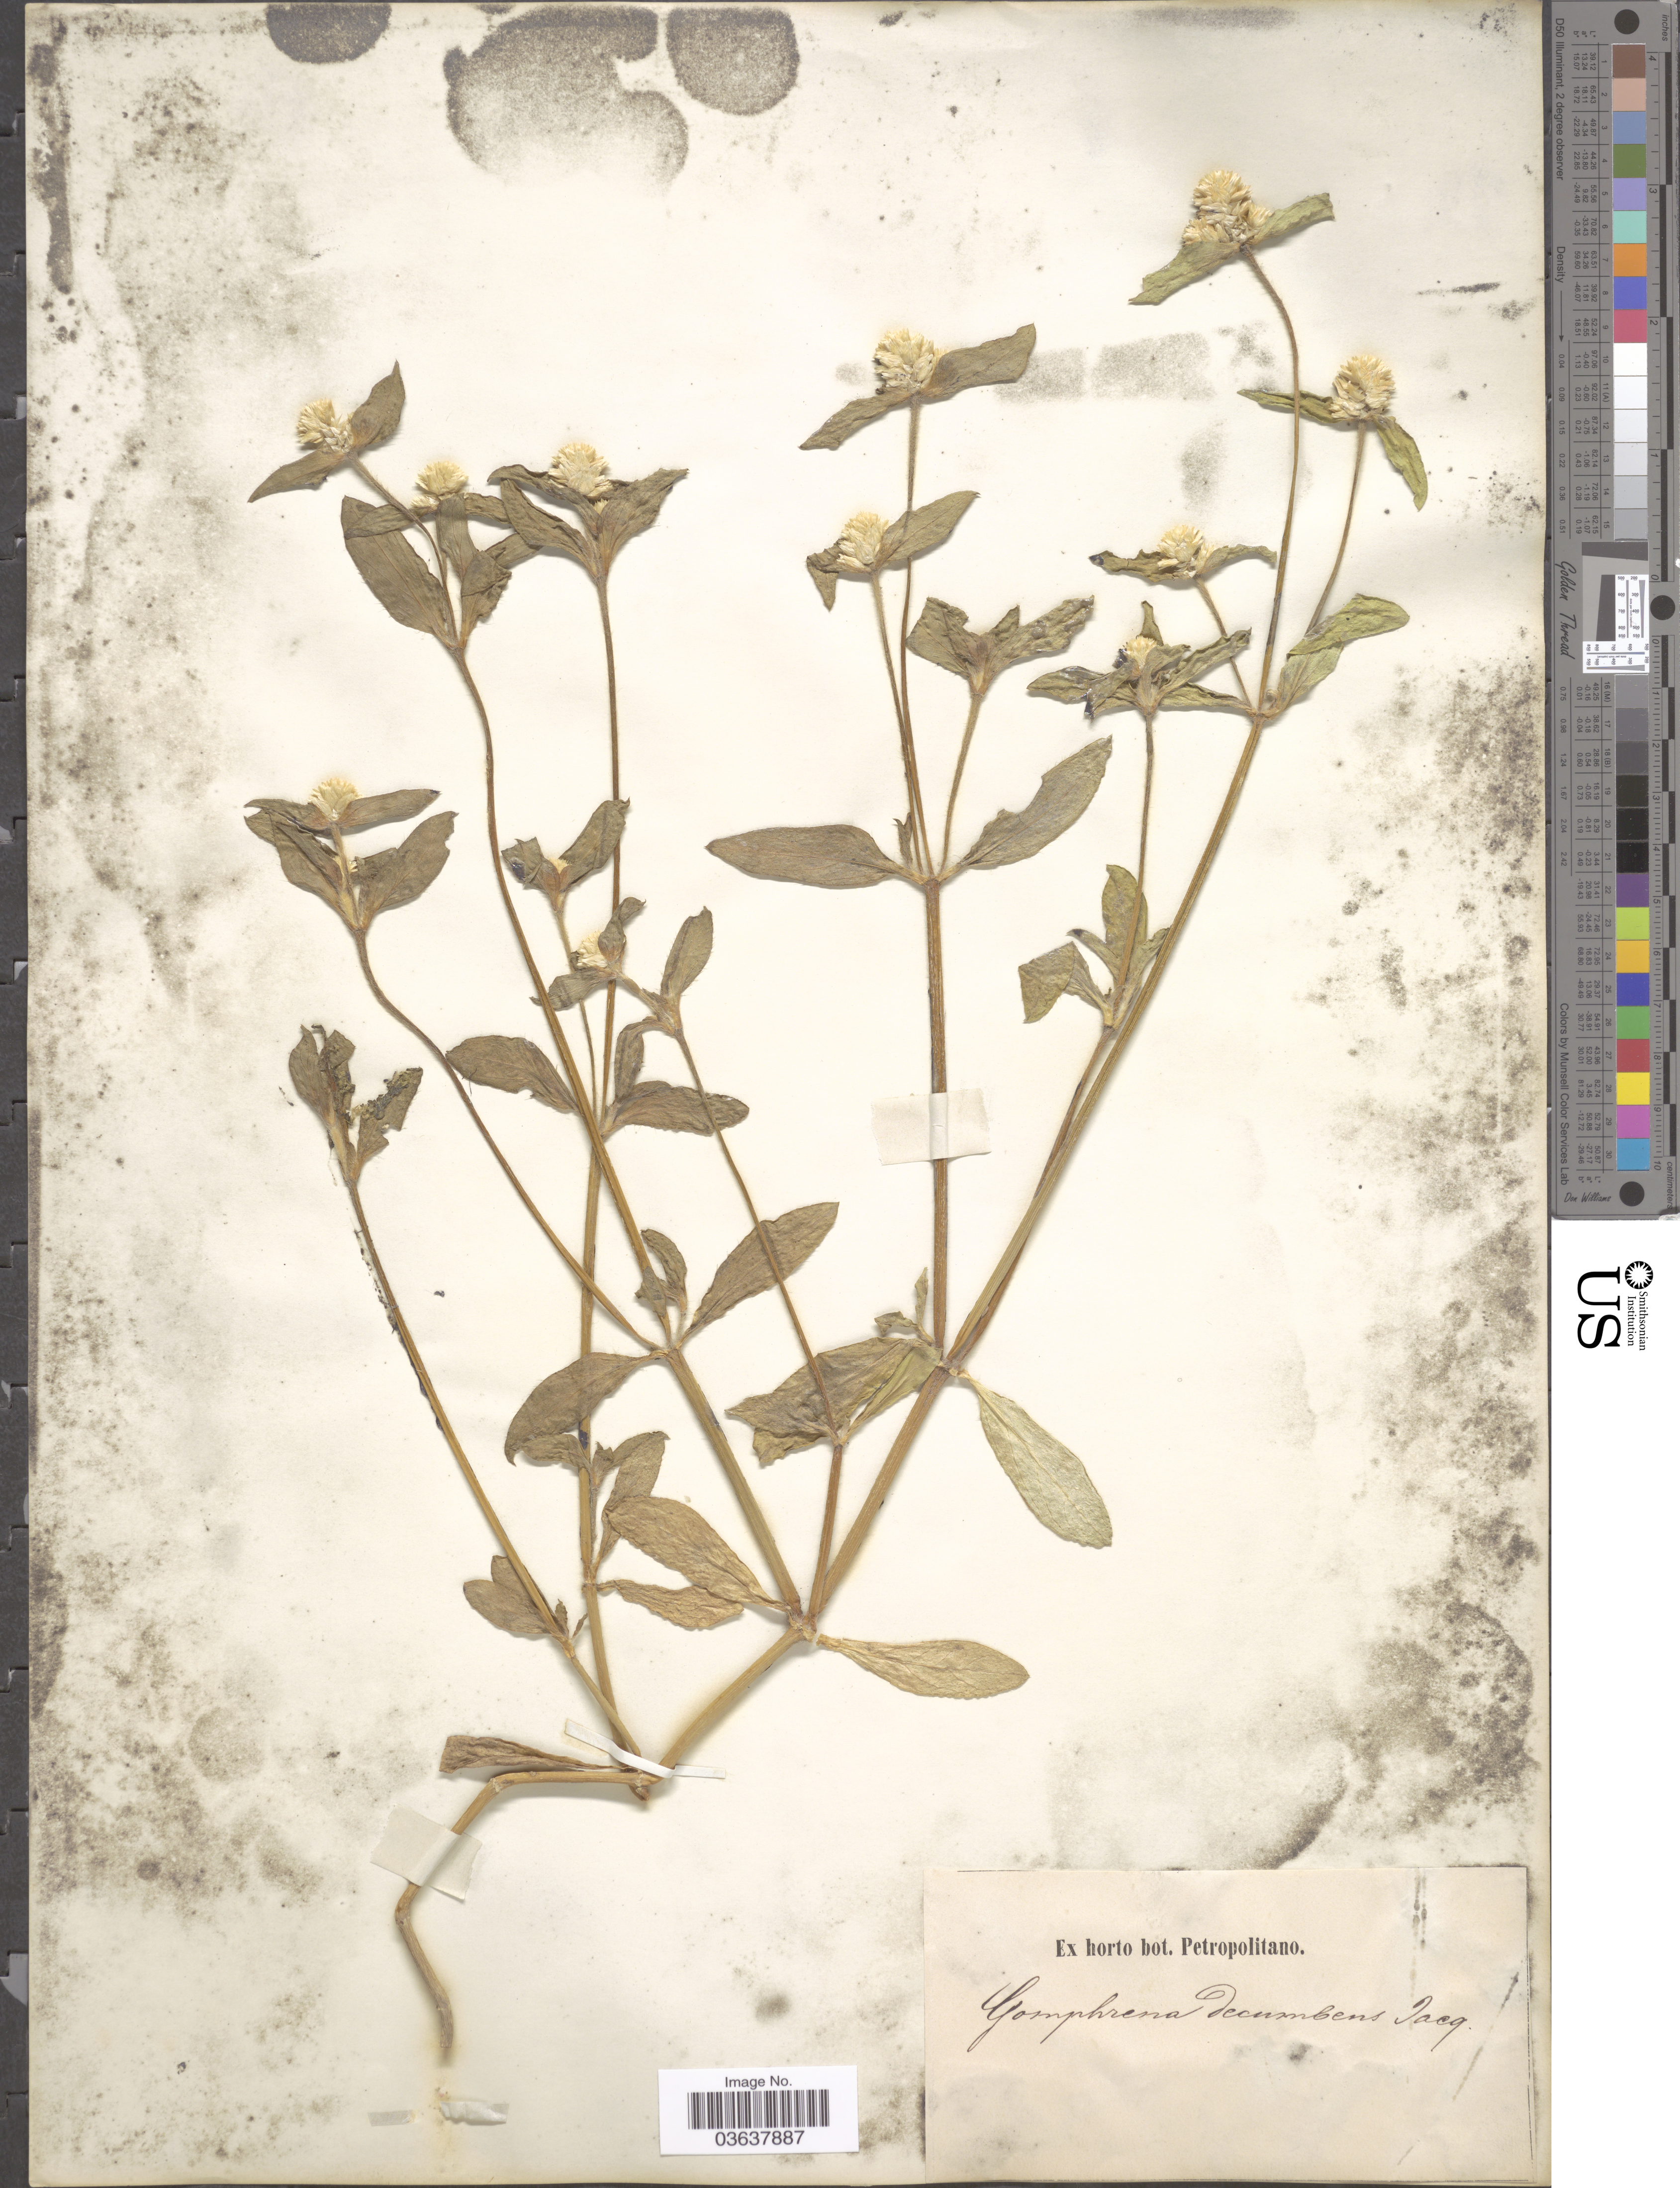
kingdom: Plantae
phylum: Tracheophyta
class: Magnoliopsida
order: Caryophyllales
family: Amaranthaceae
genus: Gomphrena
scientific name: Gomphrena decumbens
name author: Jacq.